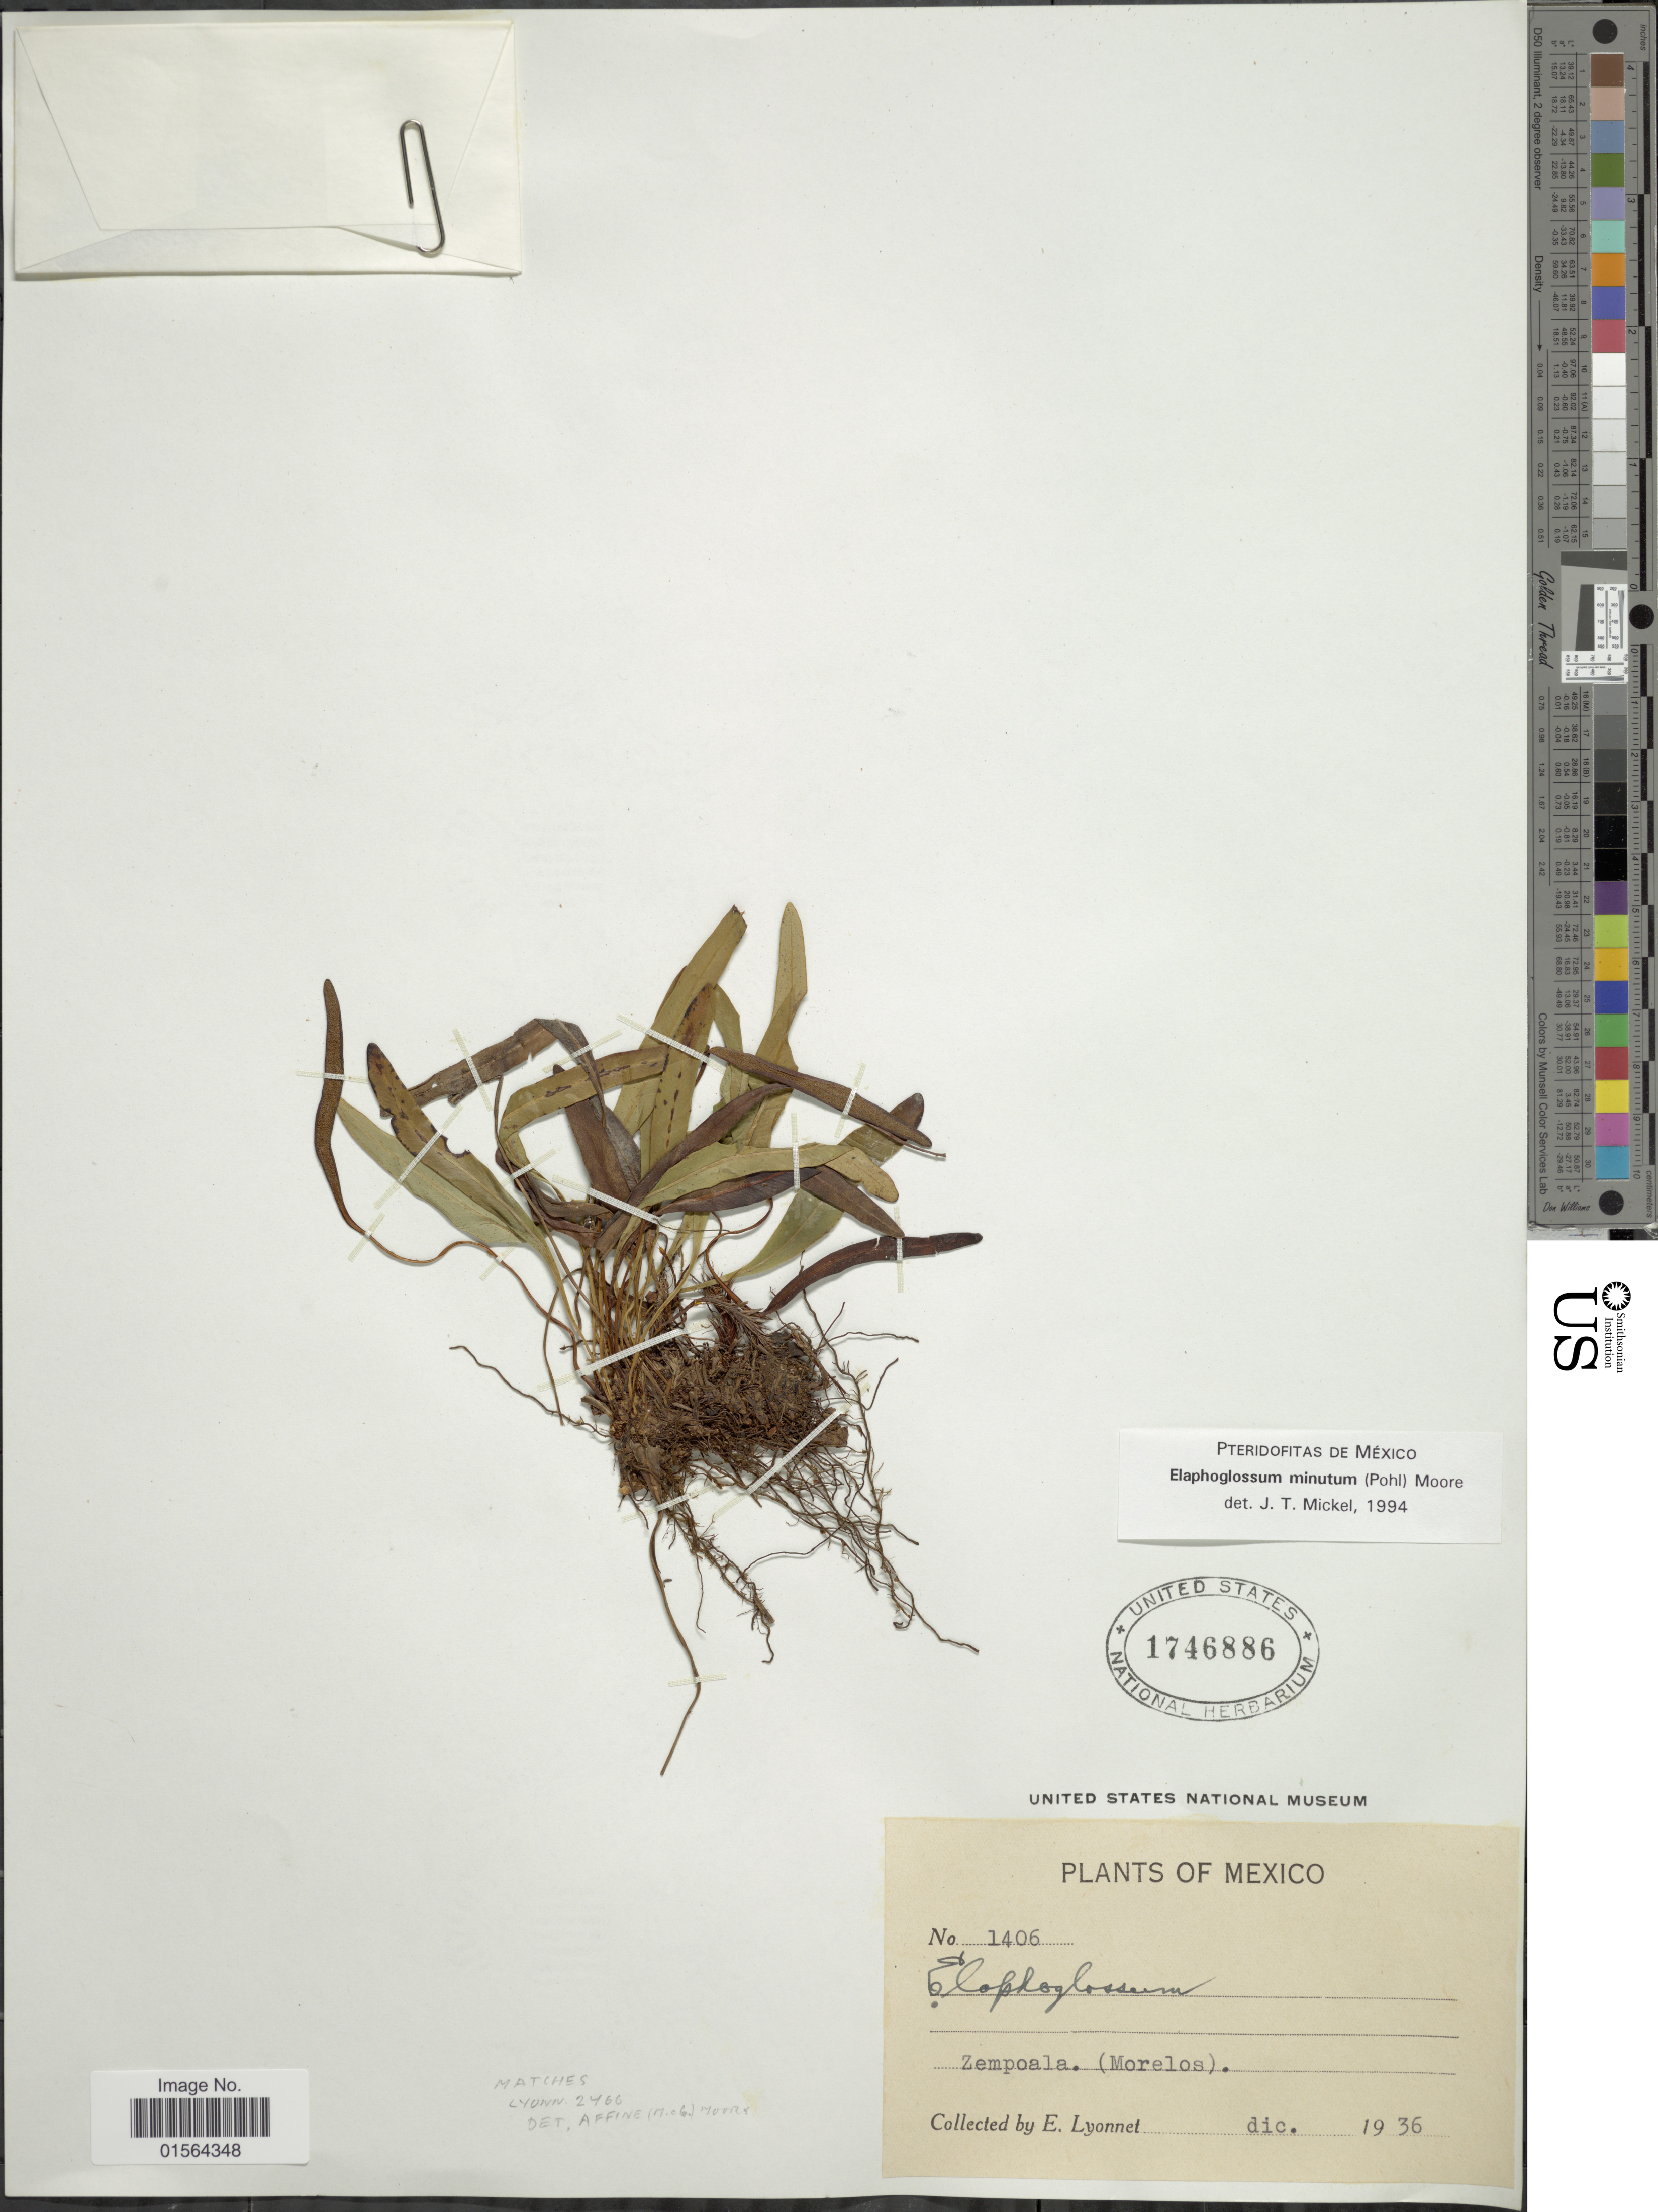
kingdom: Plantae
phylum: Tracheophyta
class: Polypodiopsida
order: Polypodiales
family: Dryopteridaceae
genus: Elaphoglossum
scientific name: Elaphoglossum minutum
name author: (Pohl ex Fée) T. Moore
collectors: E. Lyonnet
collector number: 1406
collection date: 1936-12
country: Mexico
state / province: Morelos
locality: Zempoala (Morelos)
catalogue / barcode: US 1746886